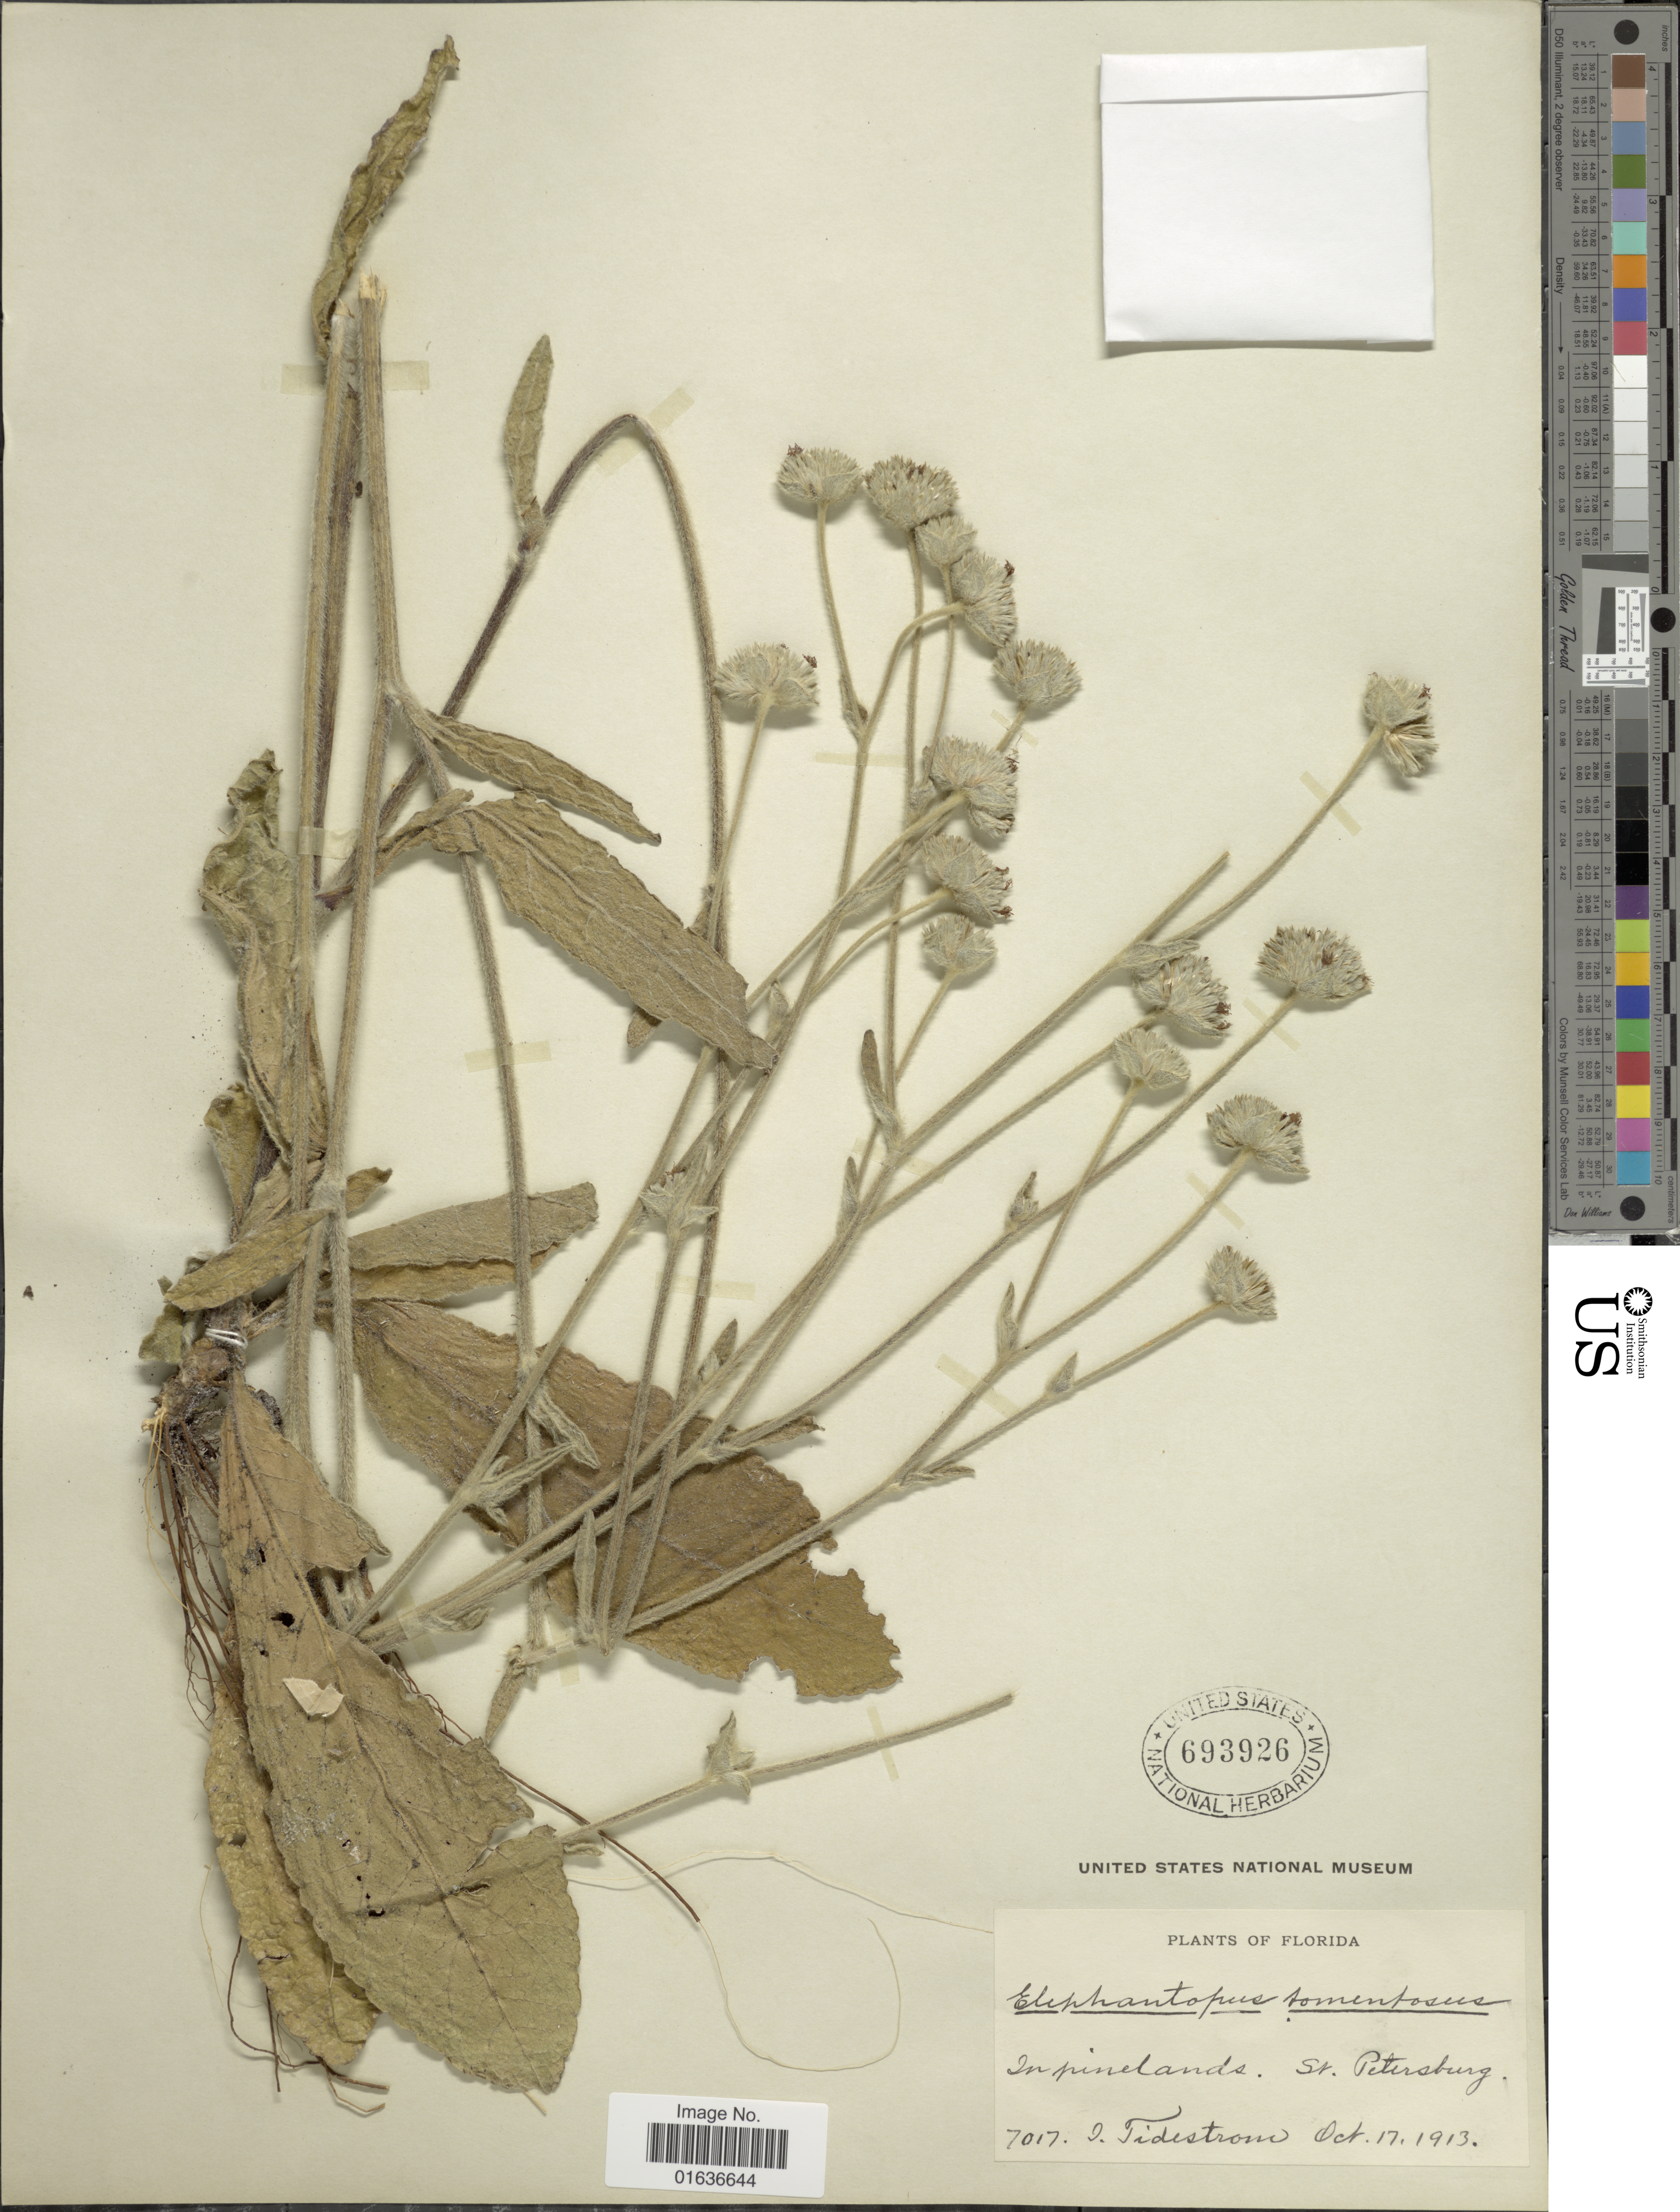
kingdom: Plantae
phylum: Tracheophyta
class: Magnoliopsida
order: Asterales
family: Asteraceae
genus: Elephantopus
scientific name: Elephantopus elatus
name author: Bertol.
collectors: J. Tidestrom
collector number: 7017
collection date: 1913-10-17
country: United States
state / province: Florida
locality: In pinelands. St. Petersburg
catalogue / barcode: US 693926